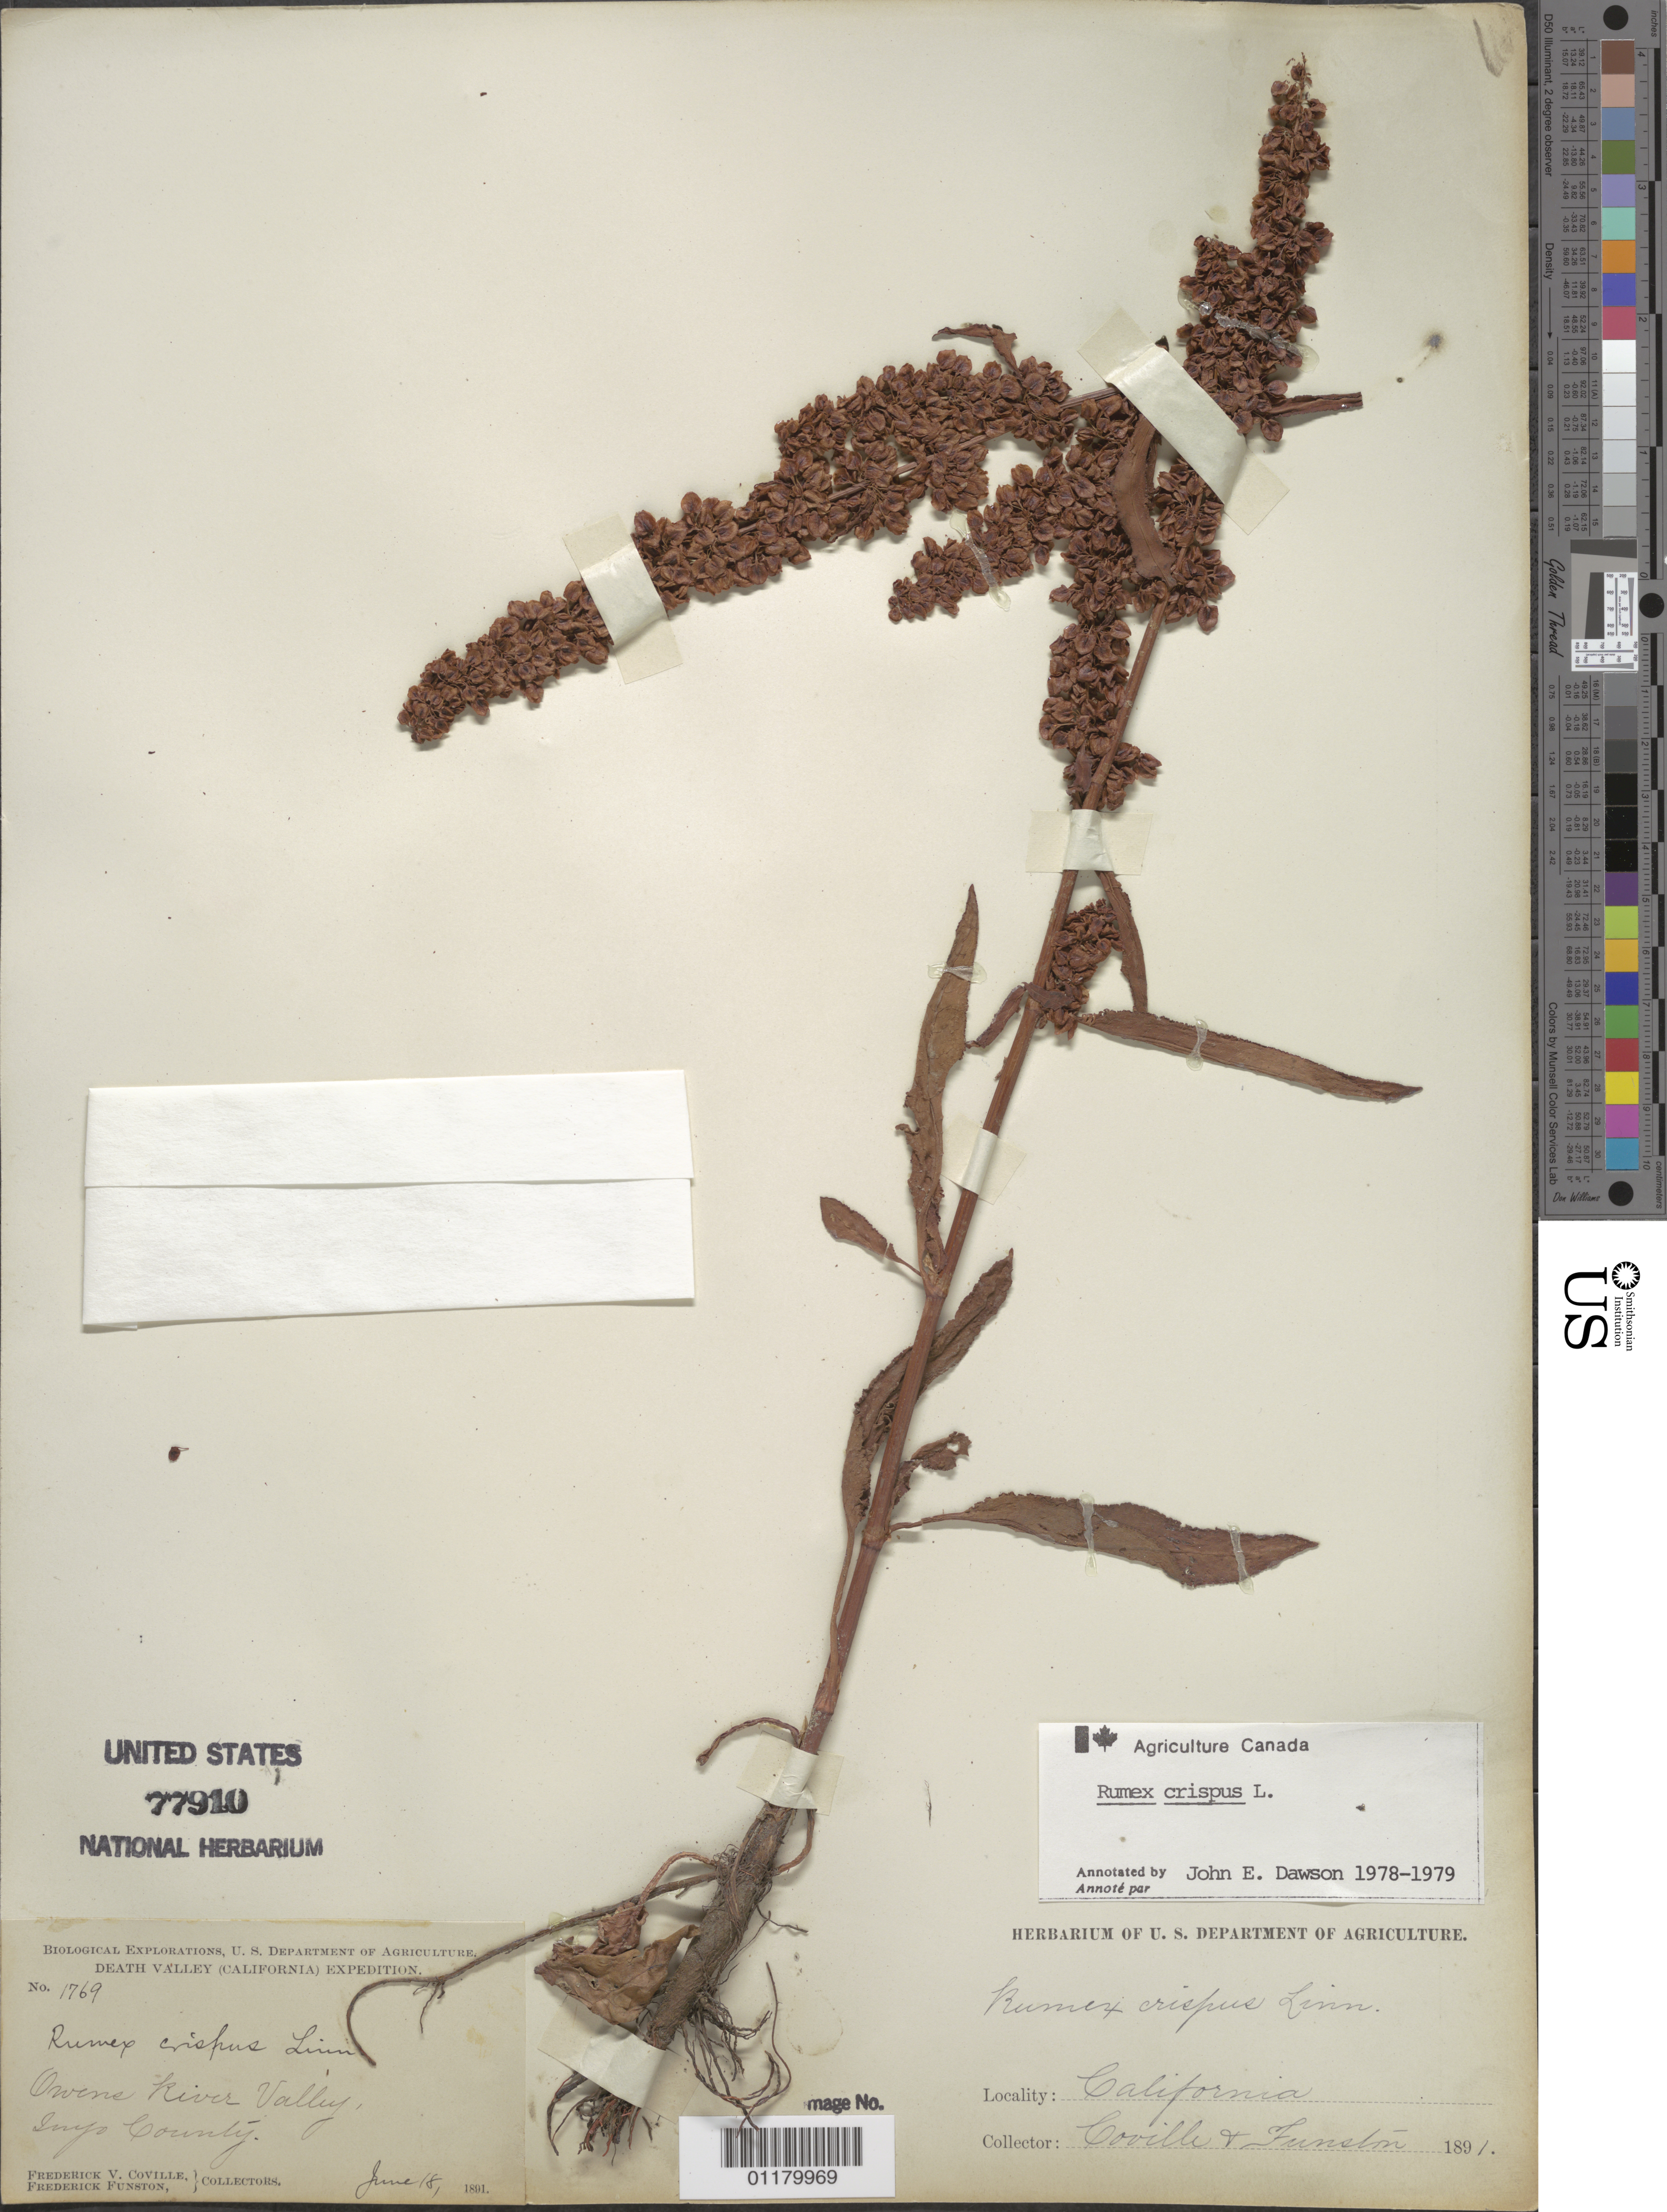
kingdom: Plantae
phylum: Tracheophyta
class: Magnoliopsida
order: Caryophyllales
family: Polygonaceae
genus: Rumex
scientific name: Rumex crispus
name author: L.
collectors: F. V. Coville & F. Funston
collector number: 1769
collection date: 1891-06-18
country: United States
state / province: California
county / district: Inyo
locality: Owens River Valley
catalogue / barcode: US 77910